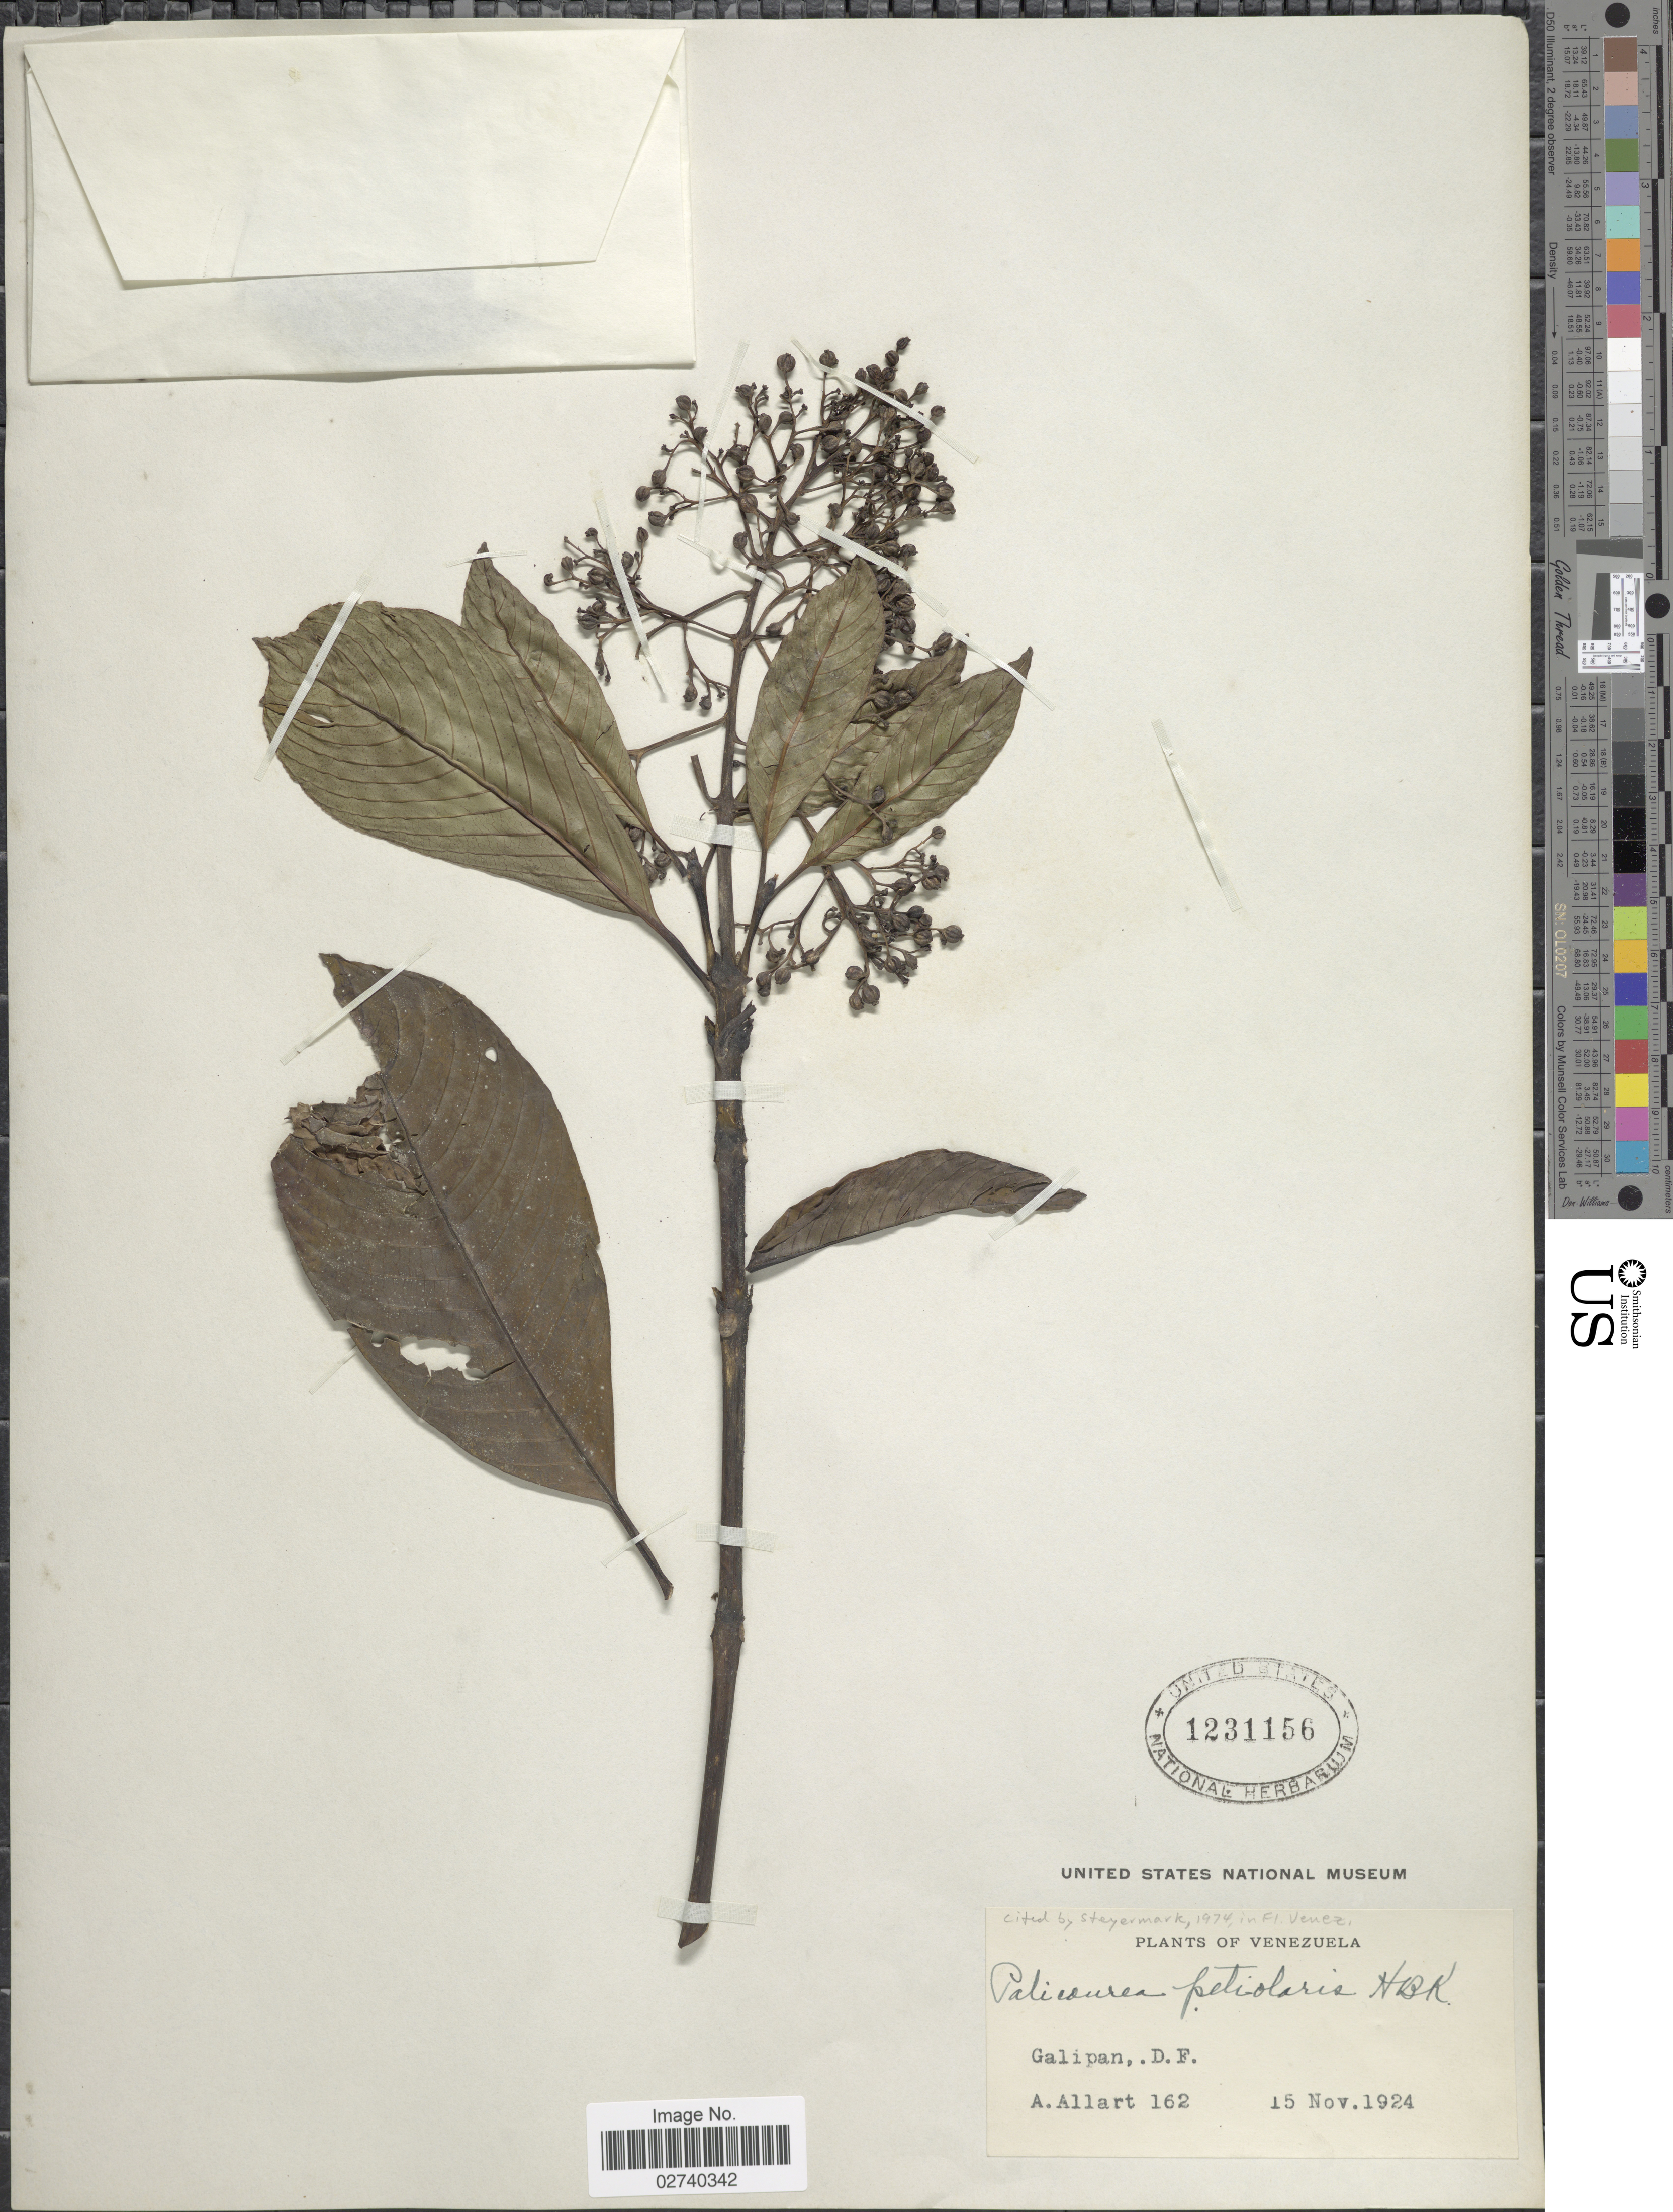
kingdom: Plantae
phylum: Tracheophyta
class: Magnoliopsida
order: Gentianales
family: Rubiaceae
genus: Palicourea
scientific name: Palicourea petiolaris Kunth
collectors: A. Allart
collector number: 162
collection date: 1924-11-15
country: Venezuela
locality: Galipan, D.F.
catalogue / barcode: US 1231156